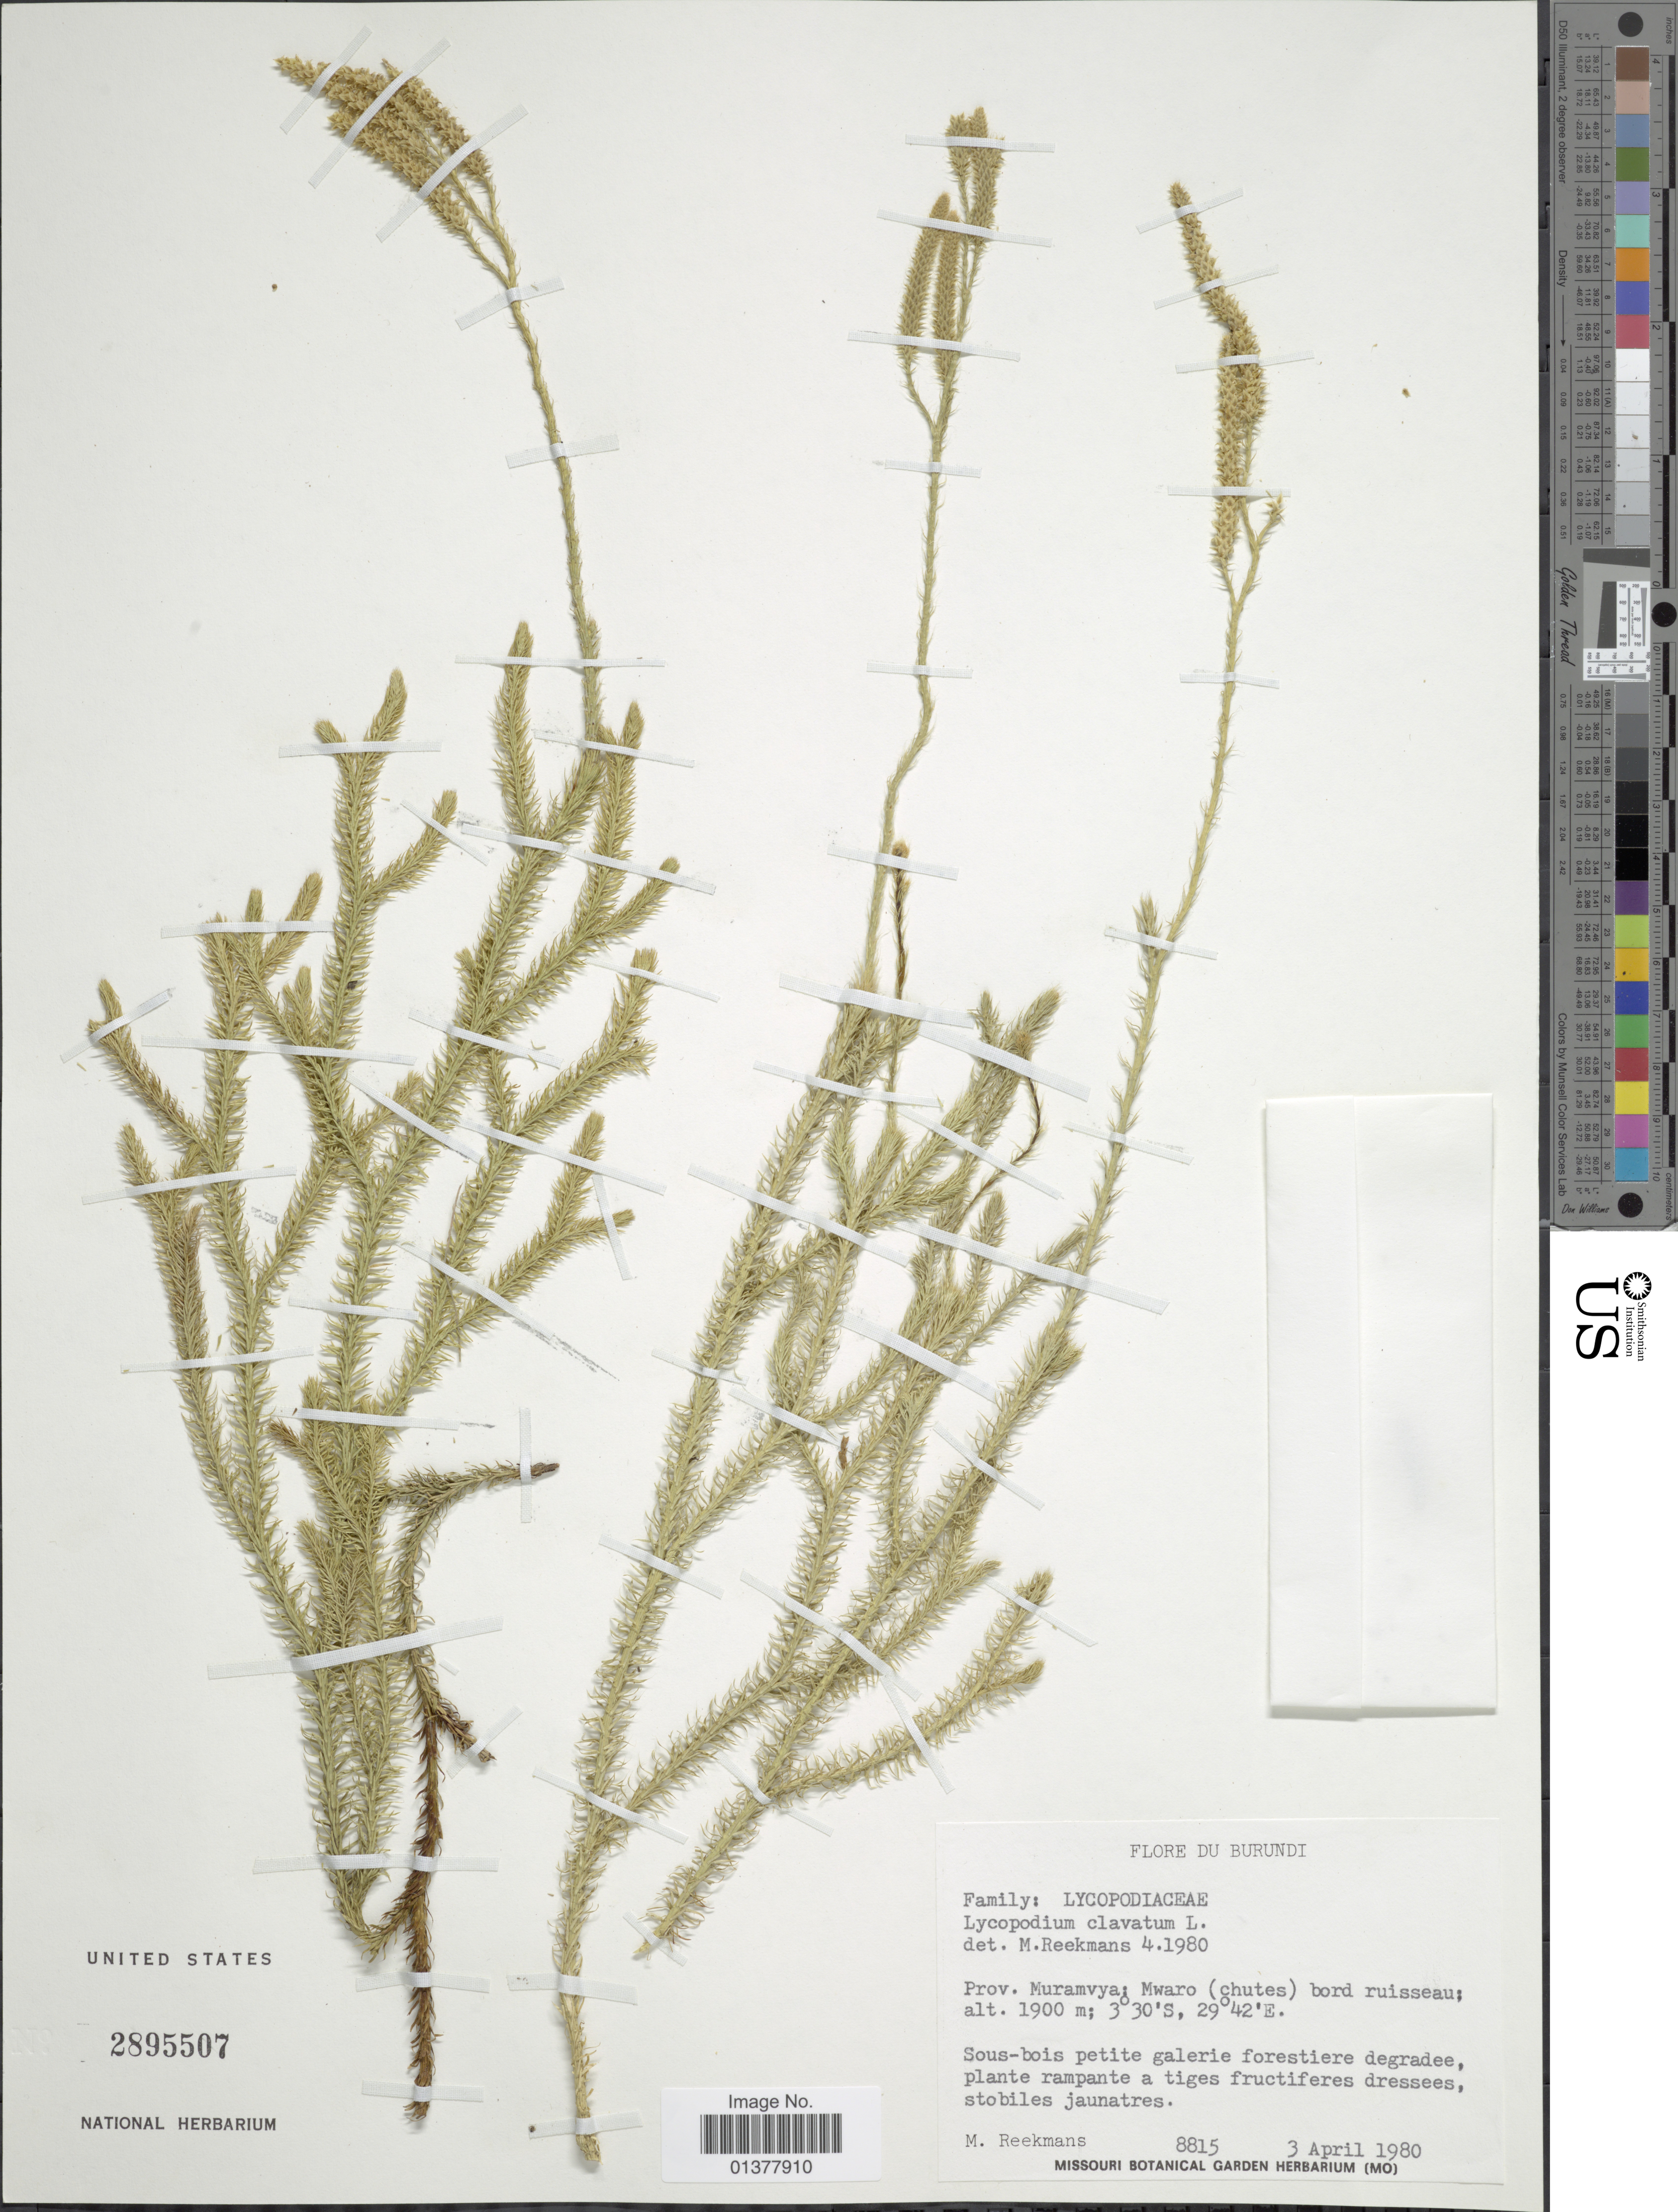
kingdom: Plantae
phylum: Tracheophyta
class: Lycopodiopsida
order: Lycopodiales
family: Lycopodiaceae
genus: Lycopodium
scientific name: Lycopodium clavatum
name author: L.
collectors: M. Reekmans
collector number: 8815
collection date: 1980-04-03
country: Burundi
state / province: Mwaro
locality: Muramvya(chutes bord ruisseau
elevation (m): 1900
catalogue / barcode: US 2895507